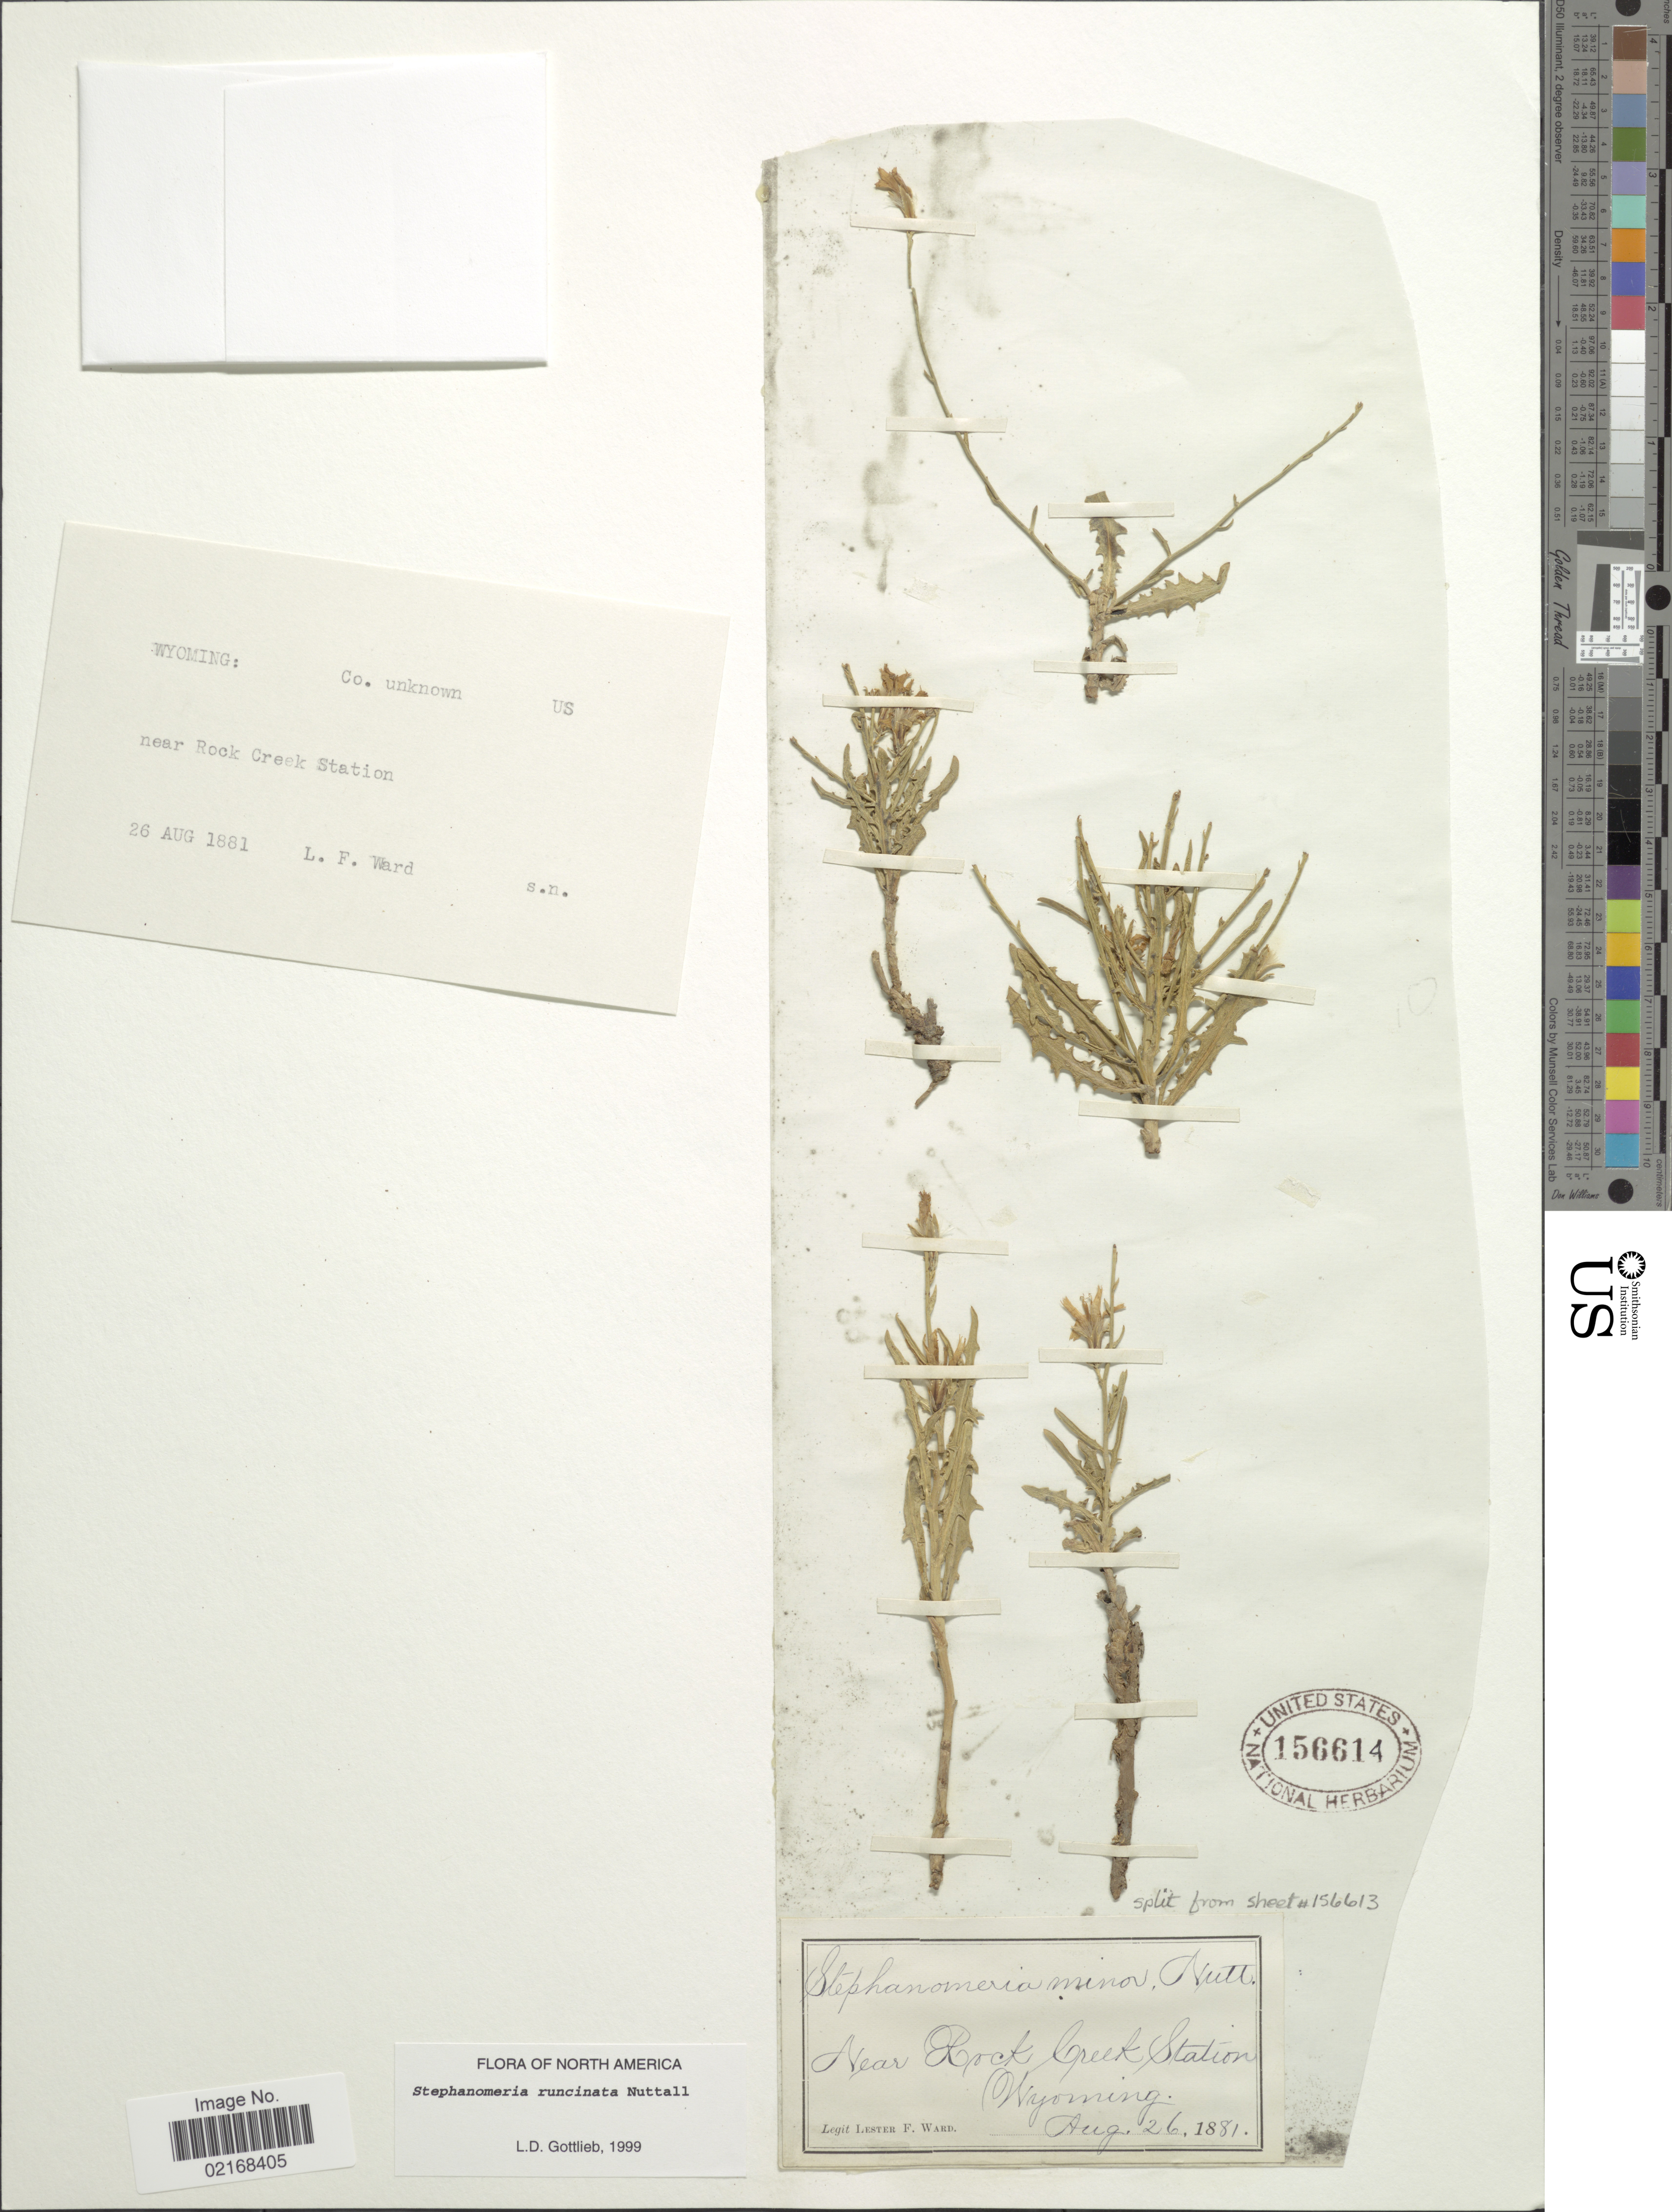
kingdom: Plantae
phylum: Tracheophyta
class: Magnoliopsida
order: Asterales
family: Asteraceae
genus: Stephanomeria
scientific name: Stephanomeria runcinata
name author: Nutt.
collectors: L. F. Ward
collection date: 1881-08-26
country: United States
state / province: Wyoming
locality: Near Rock Creek Station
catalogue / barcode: US 156614